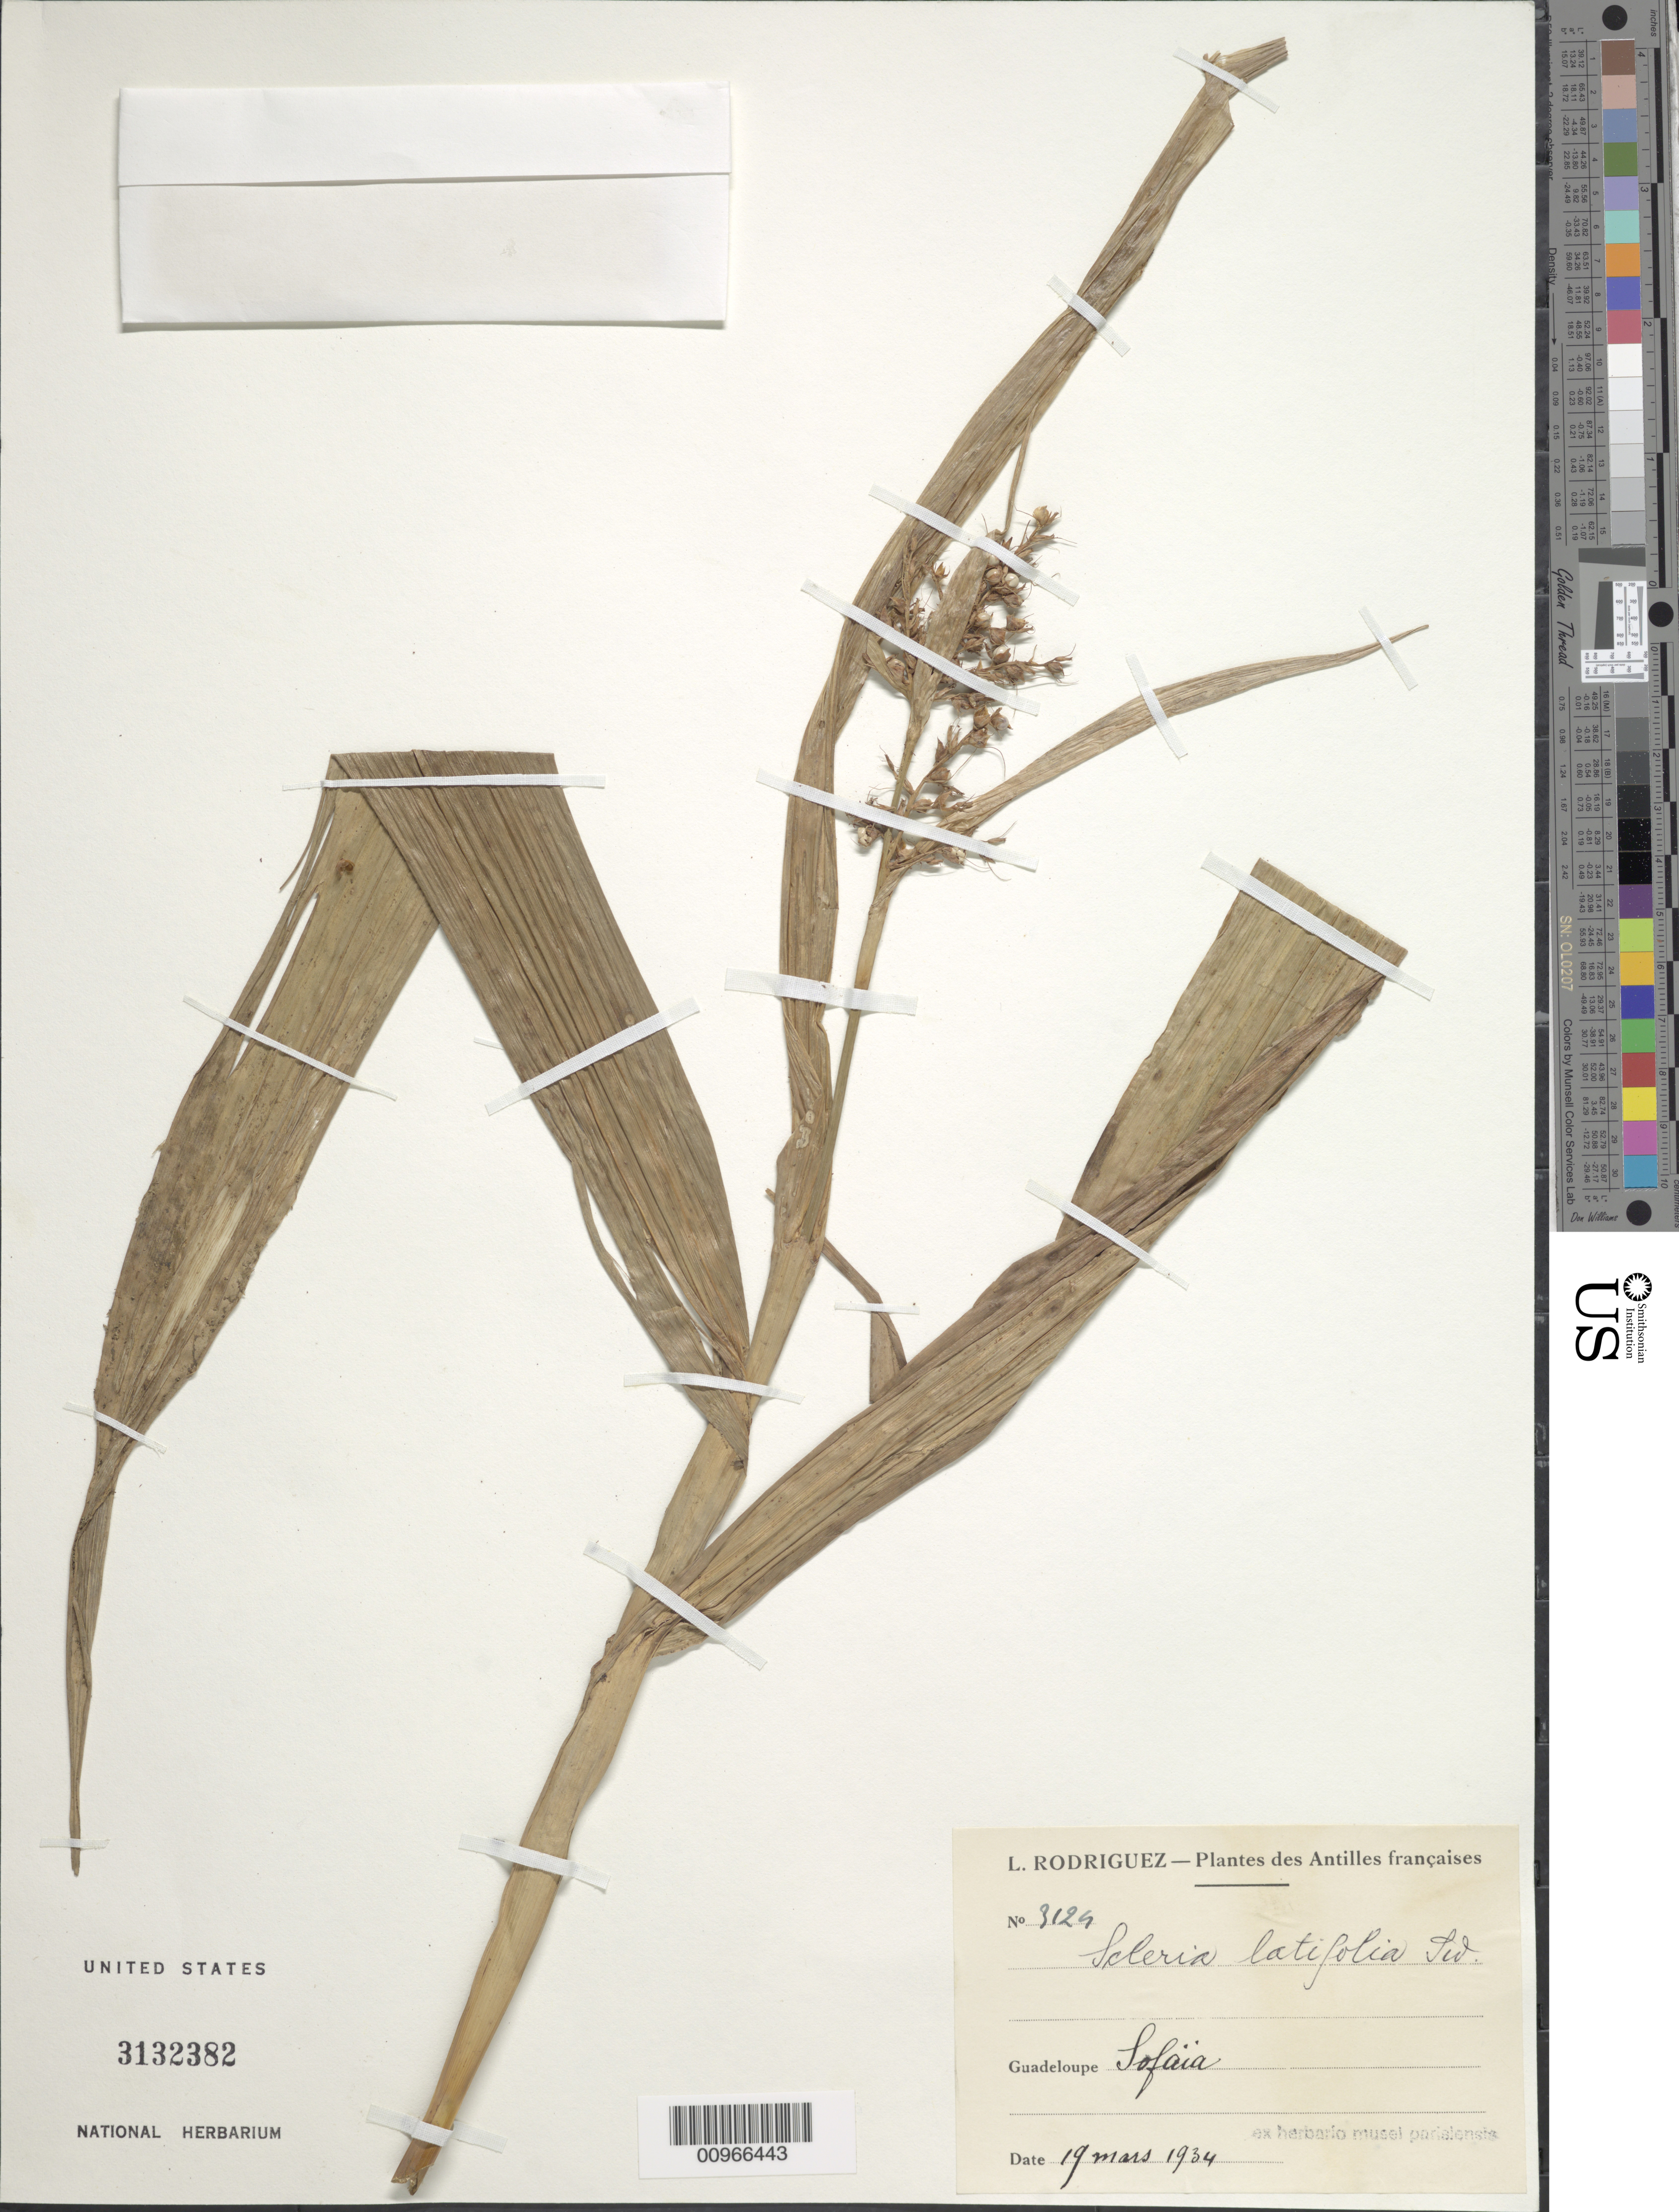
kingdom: Plantae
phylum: Tracheophyta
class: Liliopsida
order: Poales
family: Cyperaceae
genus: Scleria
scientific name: Scleria latifolia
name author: Sw.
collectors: L. Rodriguez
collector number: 3129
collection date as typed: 19 Mar 1934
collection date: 1934-03-19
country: Guadeloupe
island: Basse Terre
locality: Sofaïa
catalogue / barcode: US 3132382